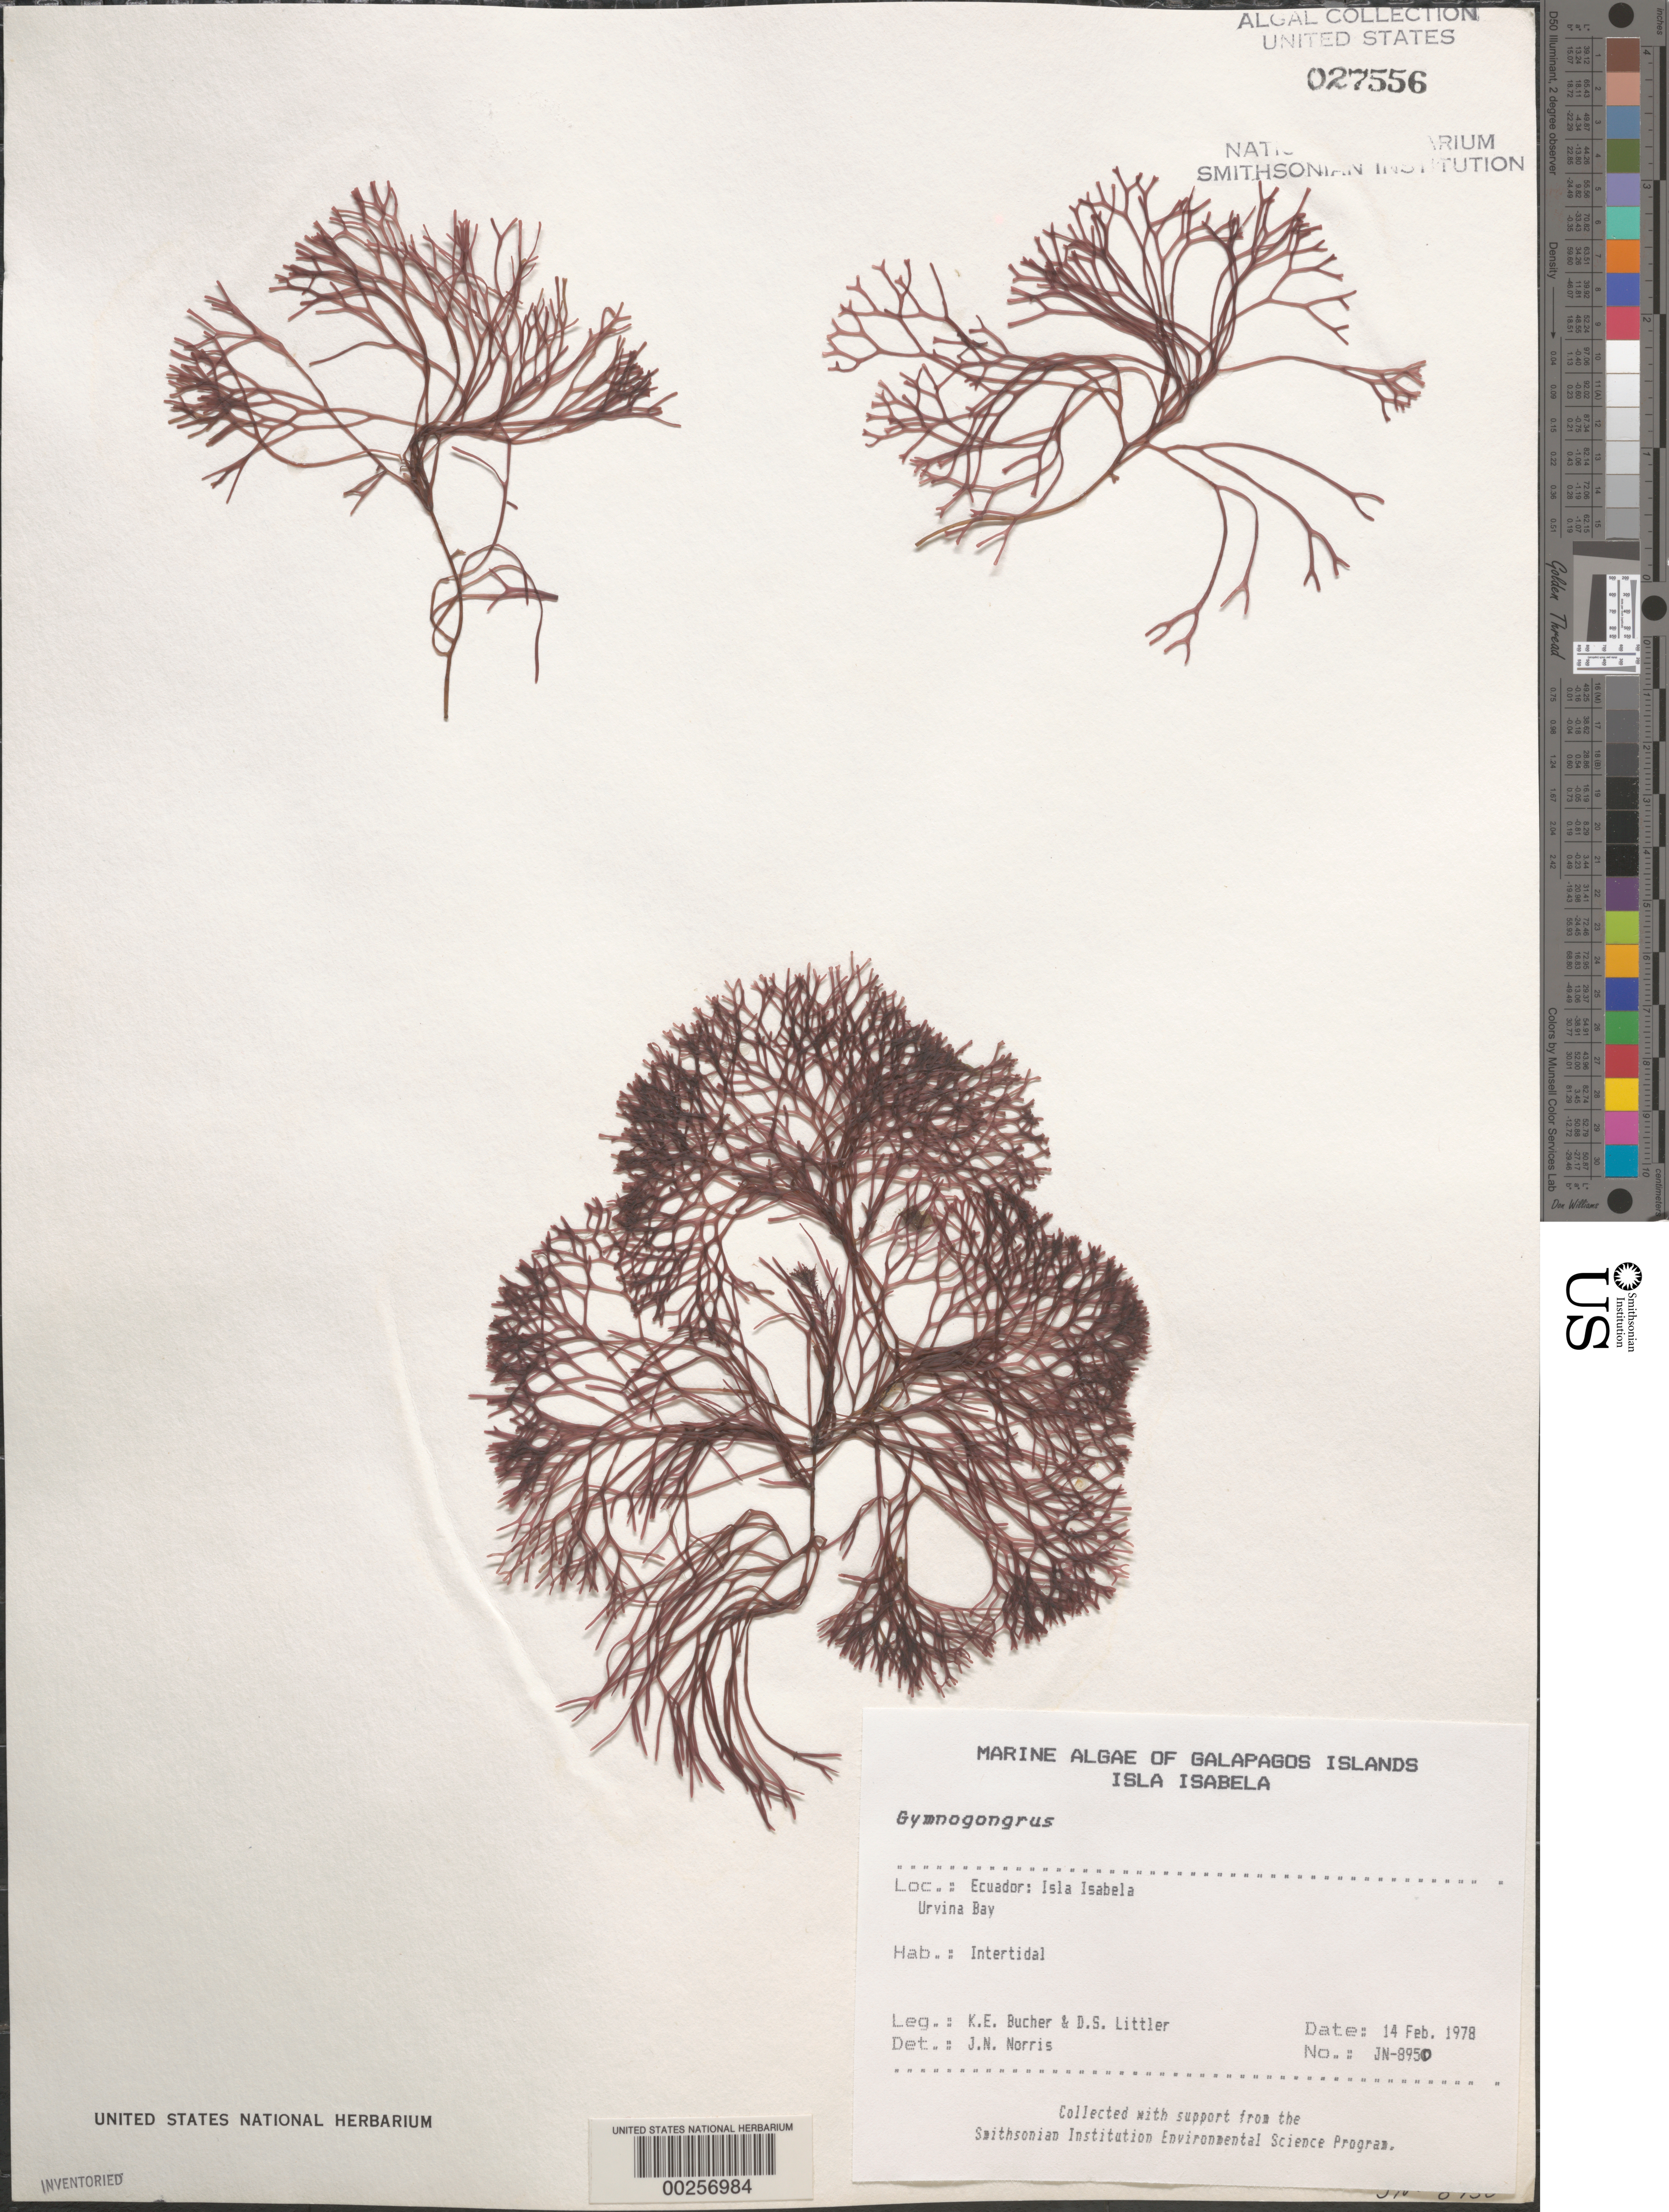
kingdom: Plantae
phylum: Rhodophyta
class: Florideophyceae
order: Gigartinales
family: Phyllophoraceae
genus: Gymnogongrus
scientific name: Gymnogongrus sp.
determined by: Norris, James N.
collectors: K. E. Bucher & D. S. Littler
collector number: Jn-8950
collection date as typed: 14 Feb 1978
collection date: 1978-02-14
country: Ecuador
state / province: Colón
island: Isabela [Albemarle]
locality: Urvina Bay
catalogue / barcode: US 27556